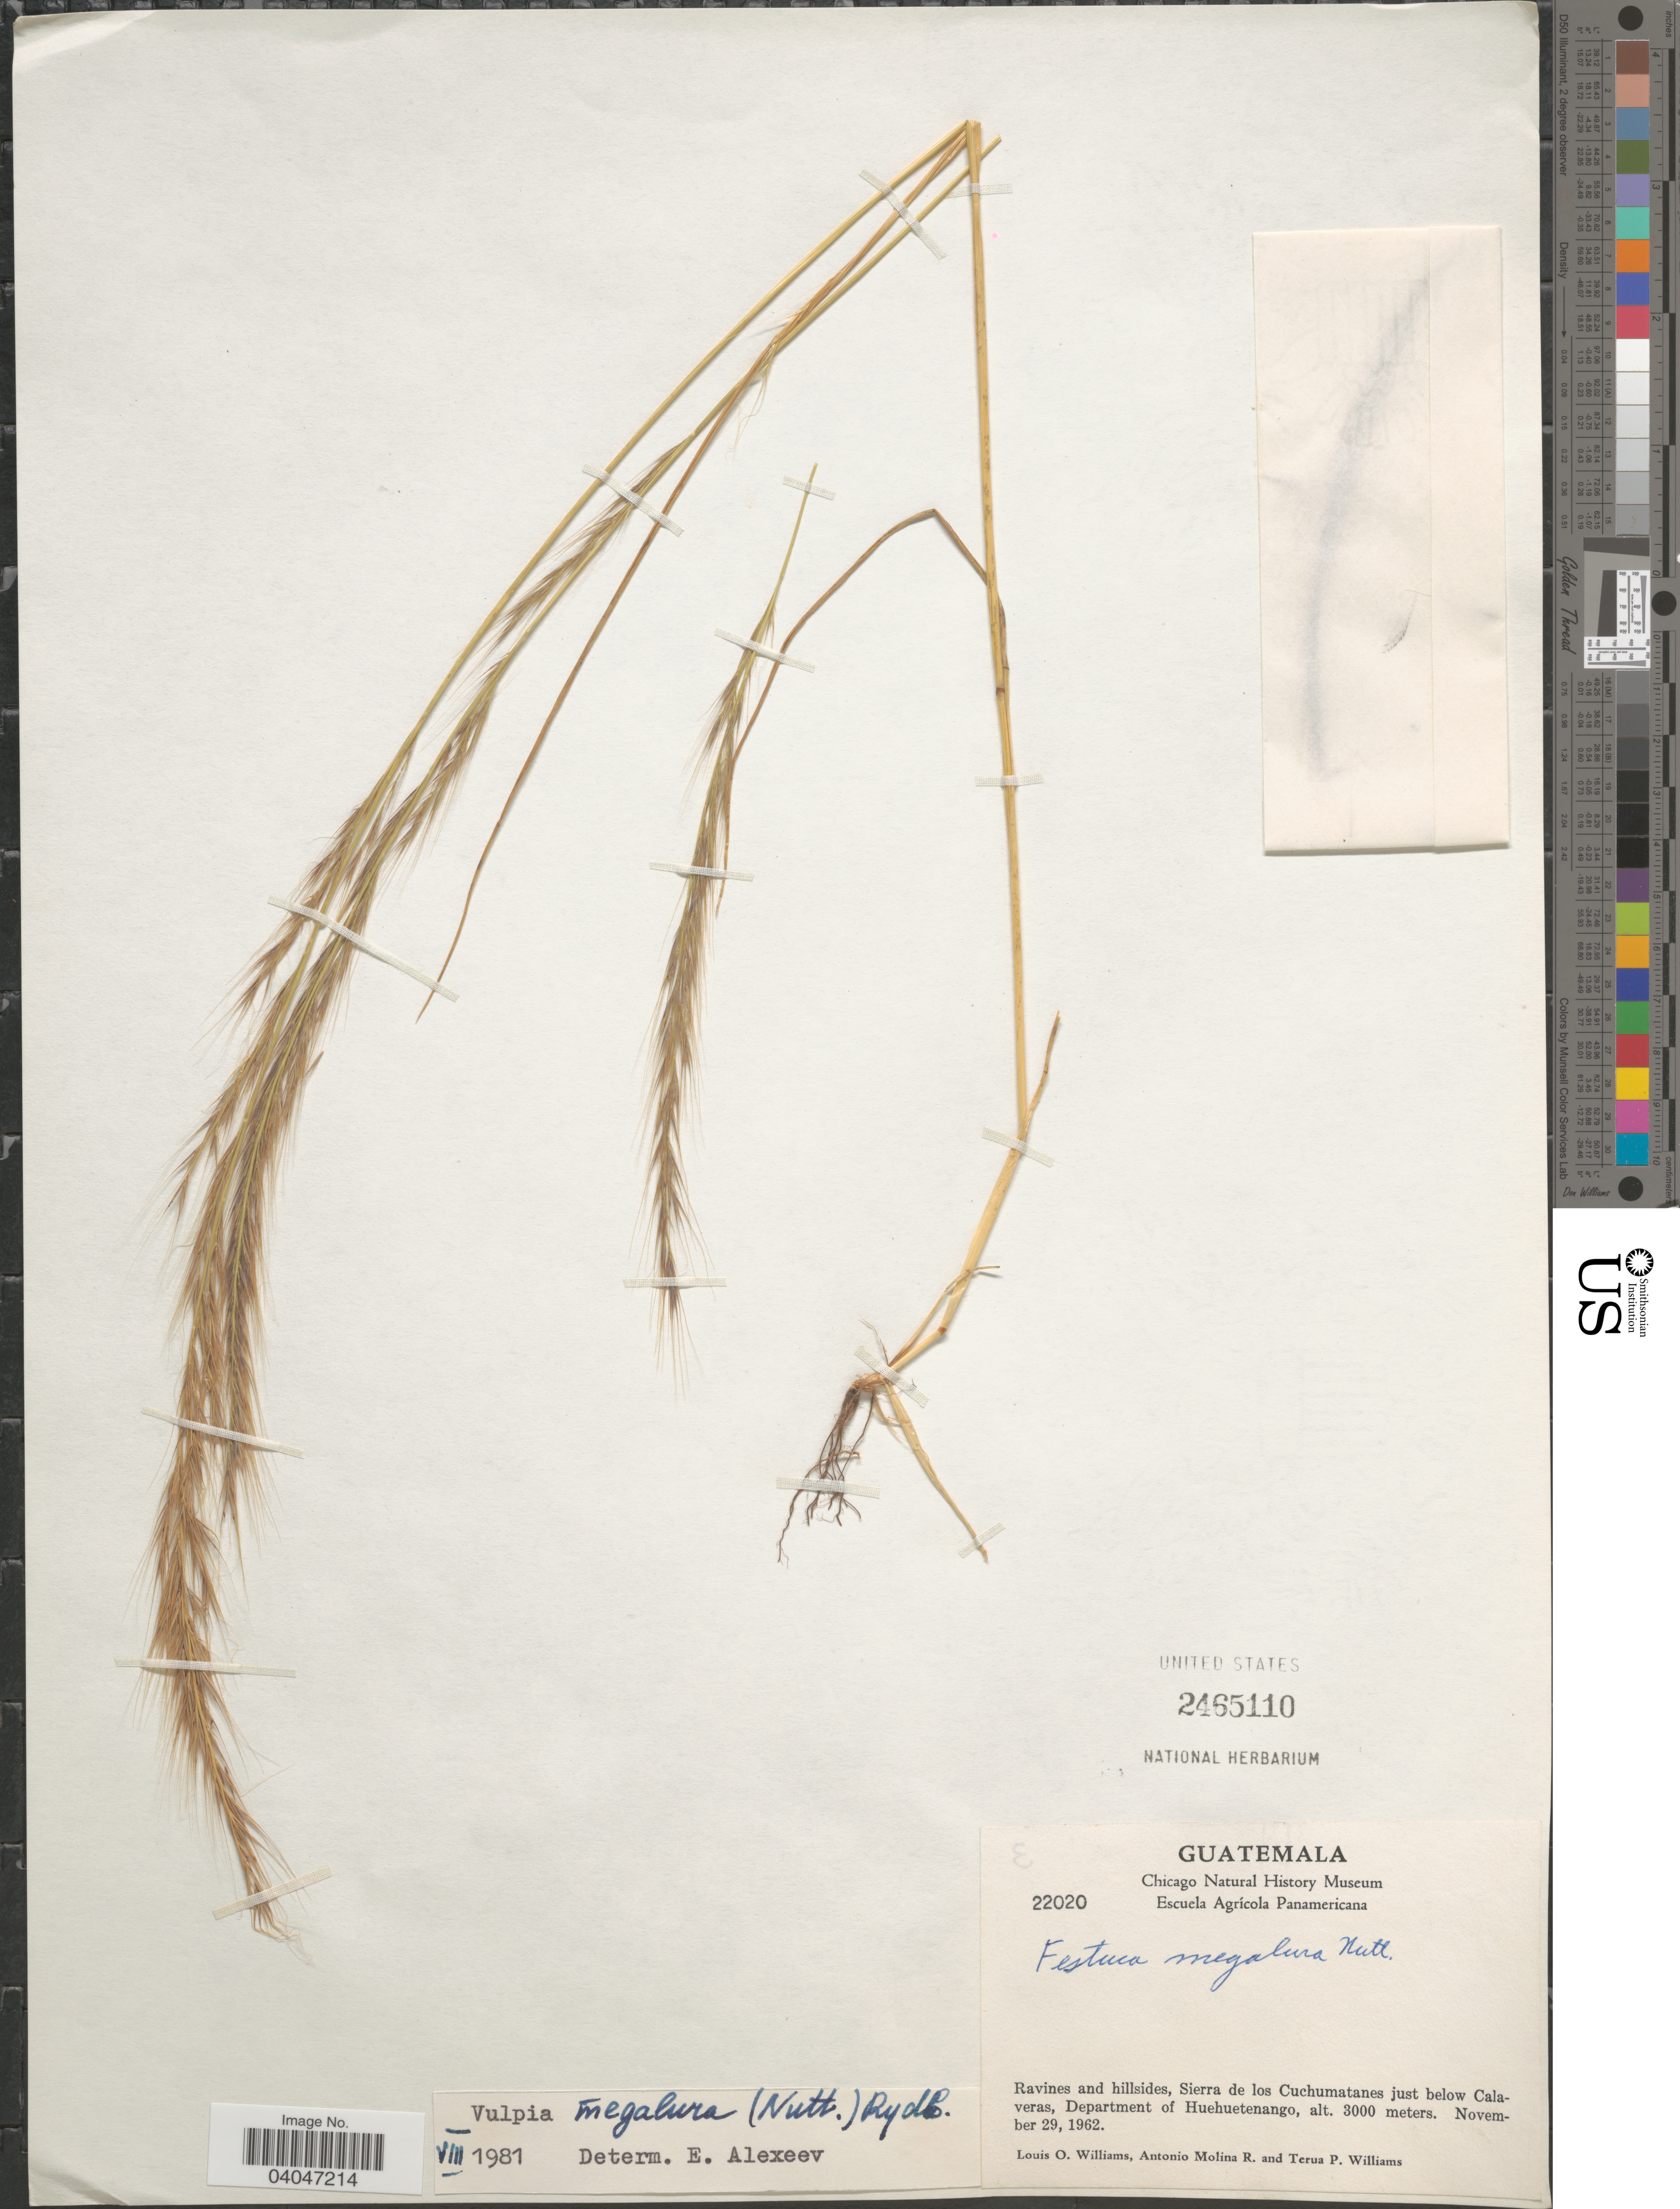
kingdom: Plantae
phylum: Tracheophyta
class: Liliopsida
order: Poales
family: Poaceae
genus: Festuca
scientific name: Festuca megalura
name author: Nutt.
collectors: L. O. Williams, A. Molina R. & T. Williams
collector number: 22020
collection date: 1962-11-29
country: Guatemala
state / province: Huehuetenango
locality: Ravines and hillsides, Sierra de los Cuchumatanes just below Calaveras, Department of Huehuetenango.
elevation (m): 3000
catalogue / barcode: US 2465110